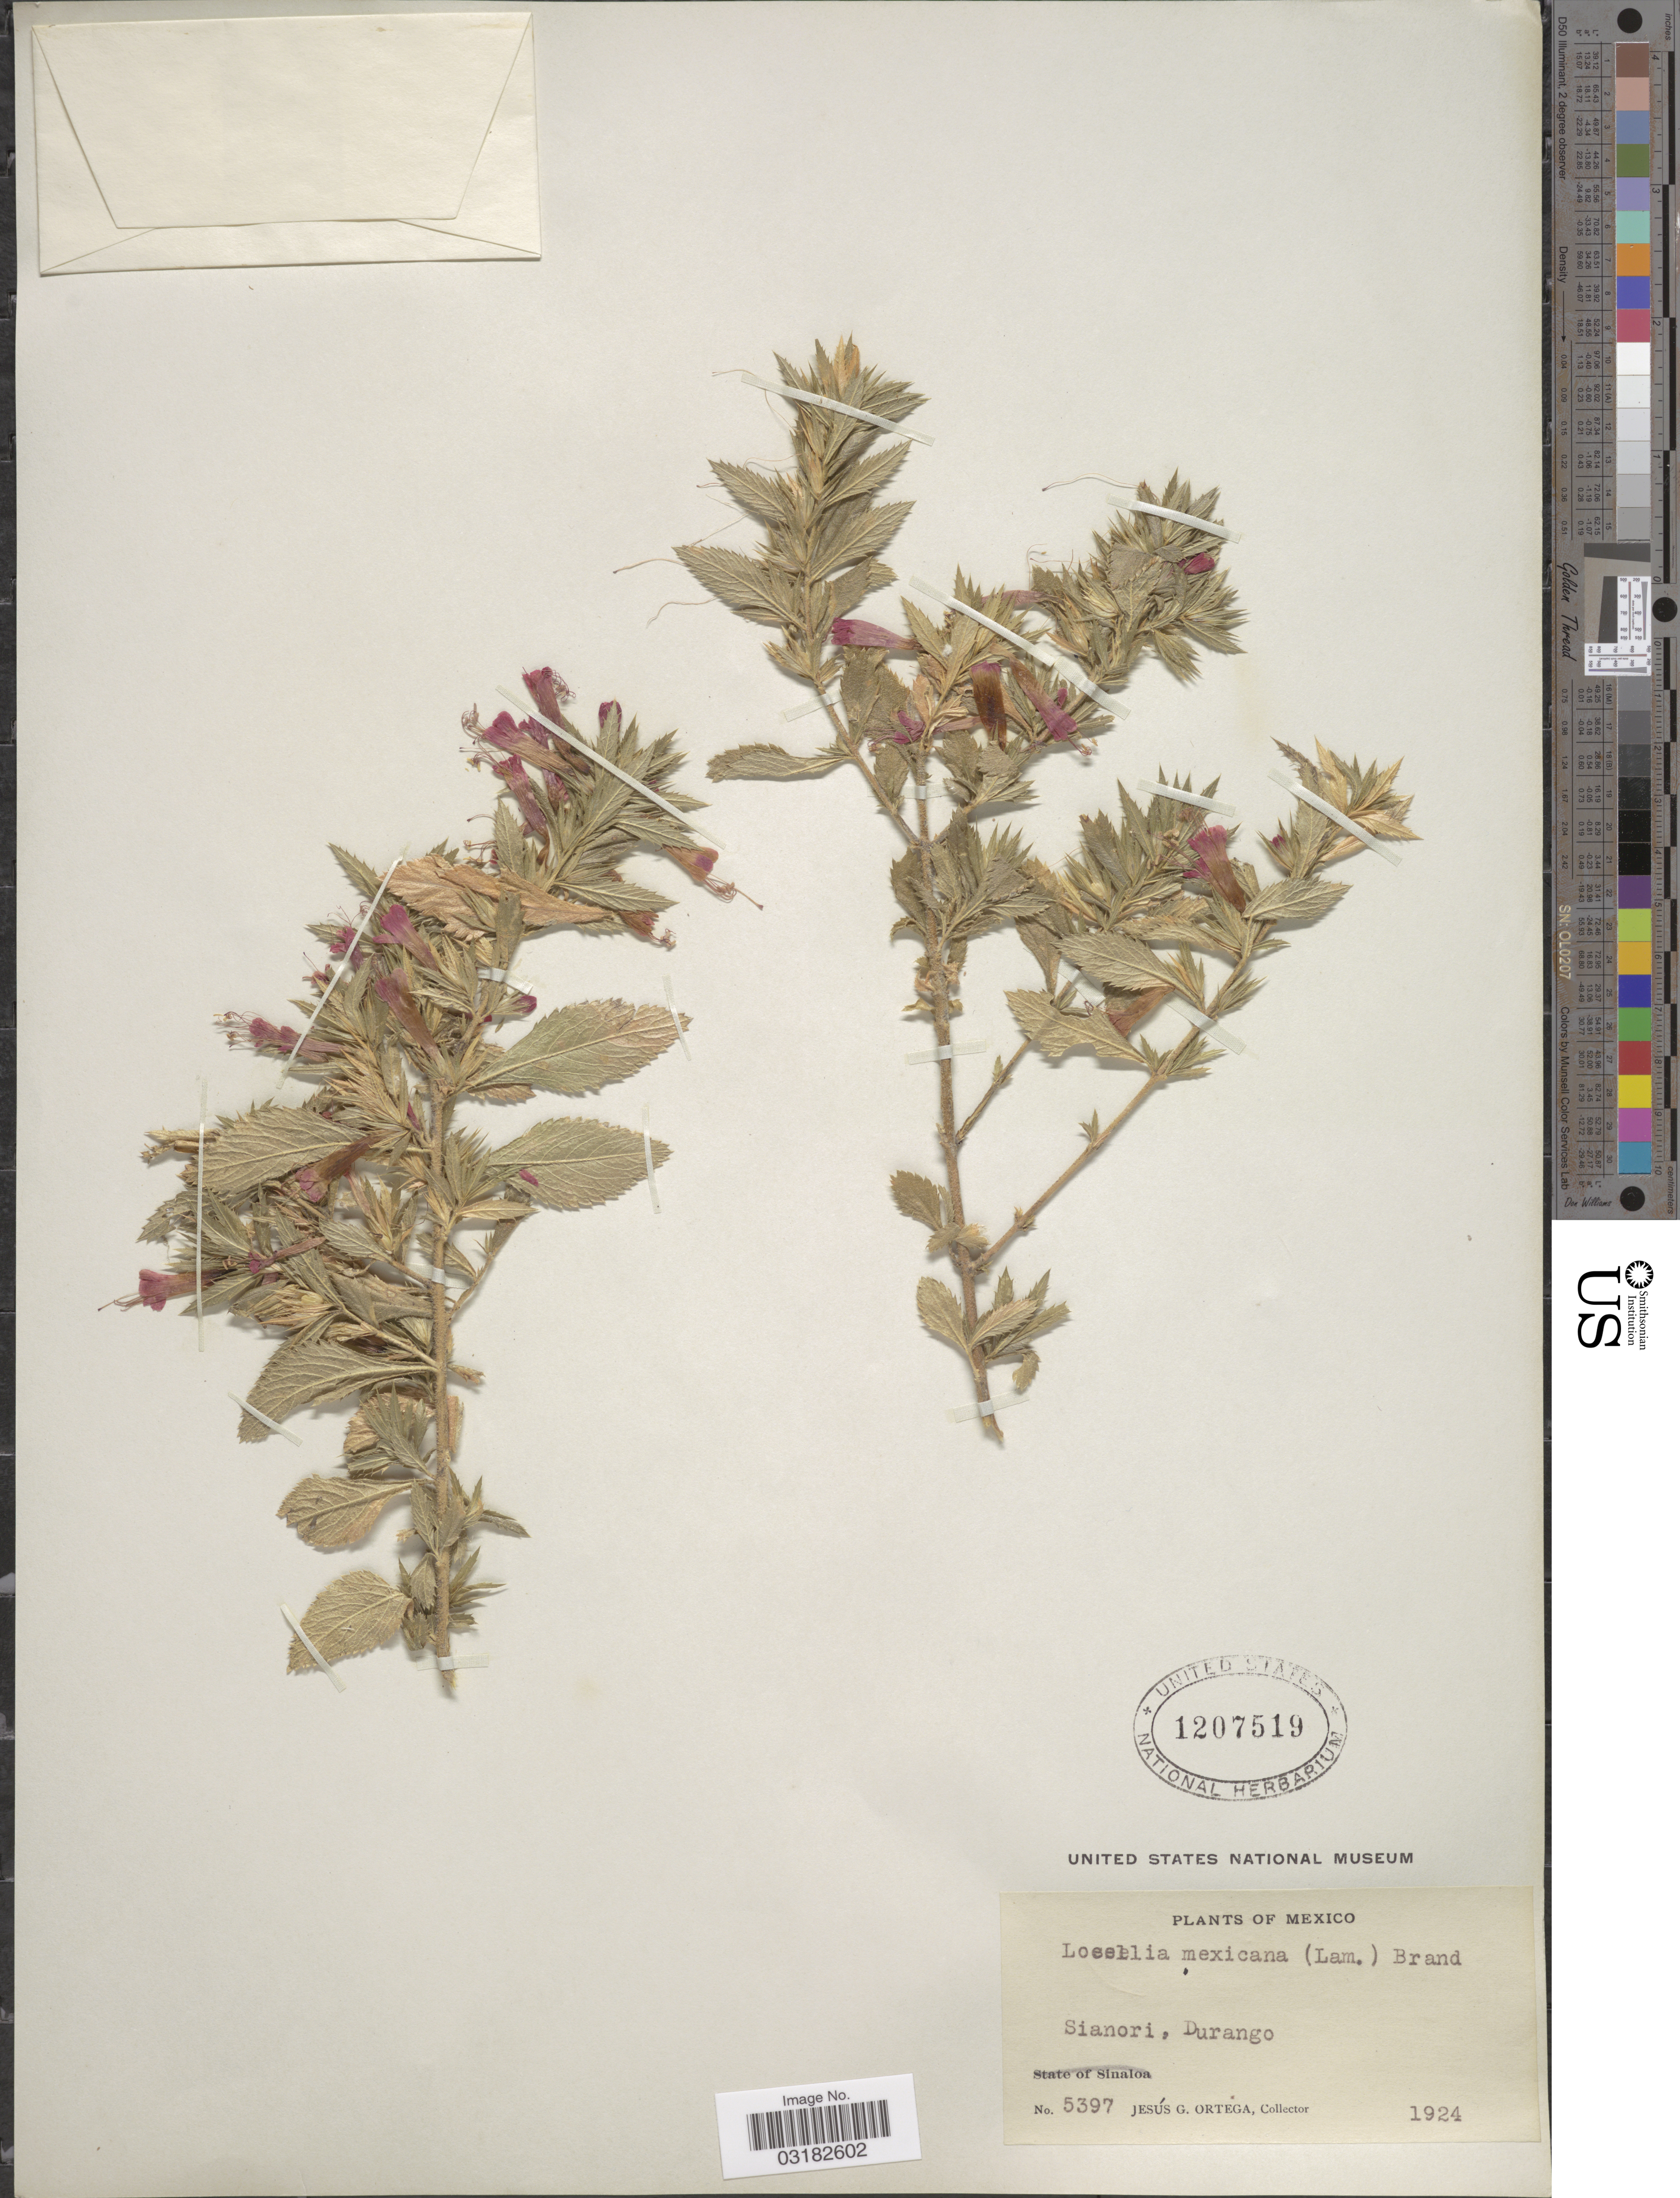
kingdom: Plantae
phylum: Tracheophyta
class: Magnoliopsida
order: Ericales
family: Polemoniaceae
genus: Loeselia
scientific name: Loeselia mexicana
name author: (Lam.) Brand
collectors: J. Ortega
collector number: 5397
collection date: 1924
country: Mexico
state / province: Durango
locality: Sianori.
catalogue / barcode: US 1207519